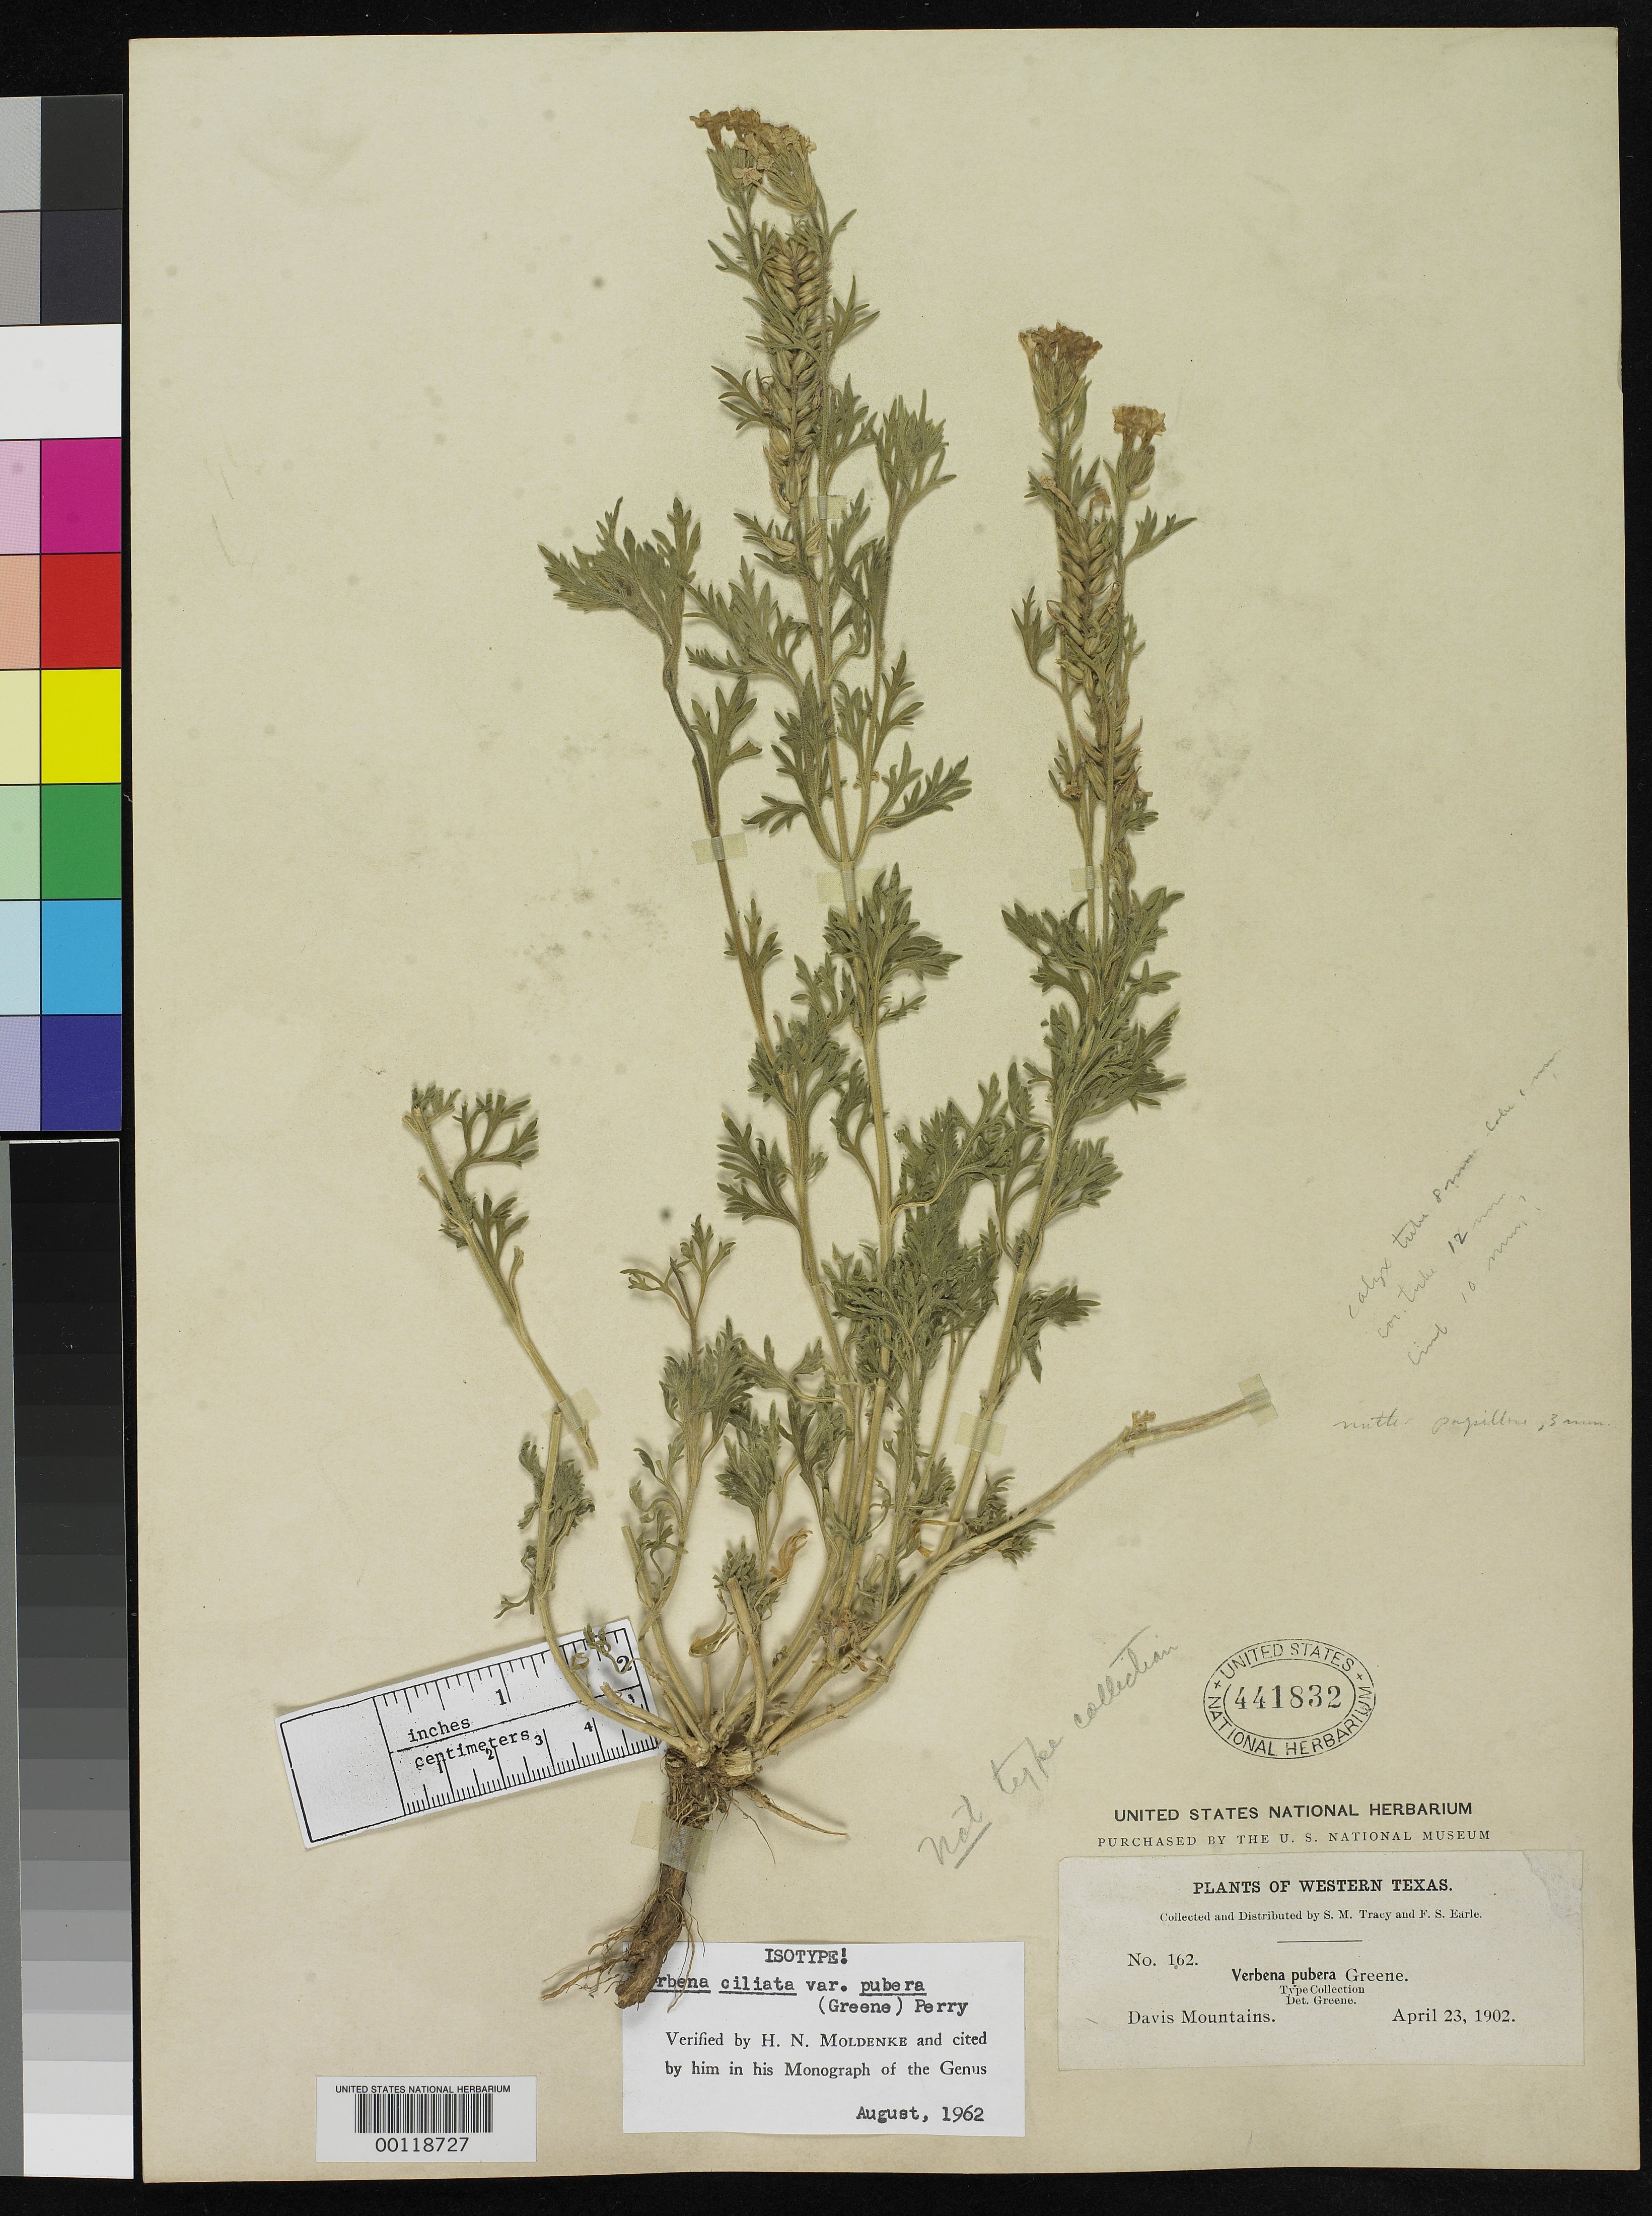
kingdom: Plantae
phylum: Tracheophyta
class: Magnoliopsida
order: Lamiales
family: Verbenaceae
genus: Verbena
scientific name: Verbena pubera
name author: Greene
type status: Syntype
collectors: S. M. Tracy & F. S. Earle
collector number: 162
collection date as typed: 23 Apr 1902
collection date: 1902-04-23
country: United States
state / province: Texas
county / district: Jeff Davis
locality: Davis Mountains.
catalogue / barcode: US 441832